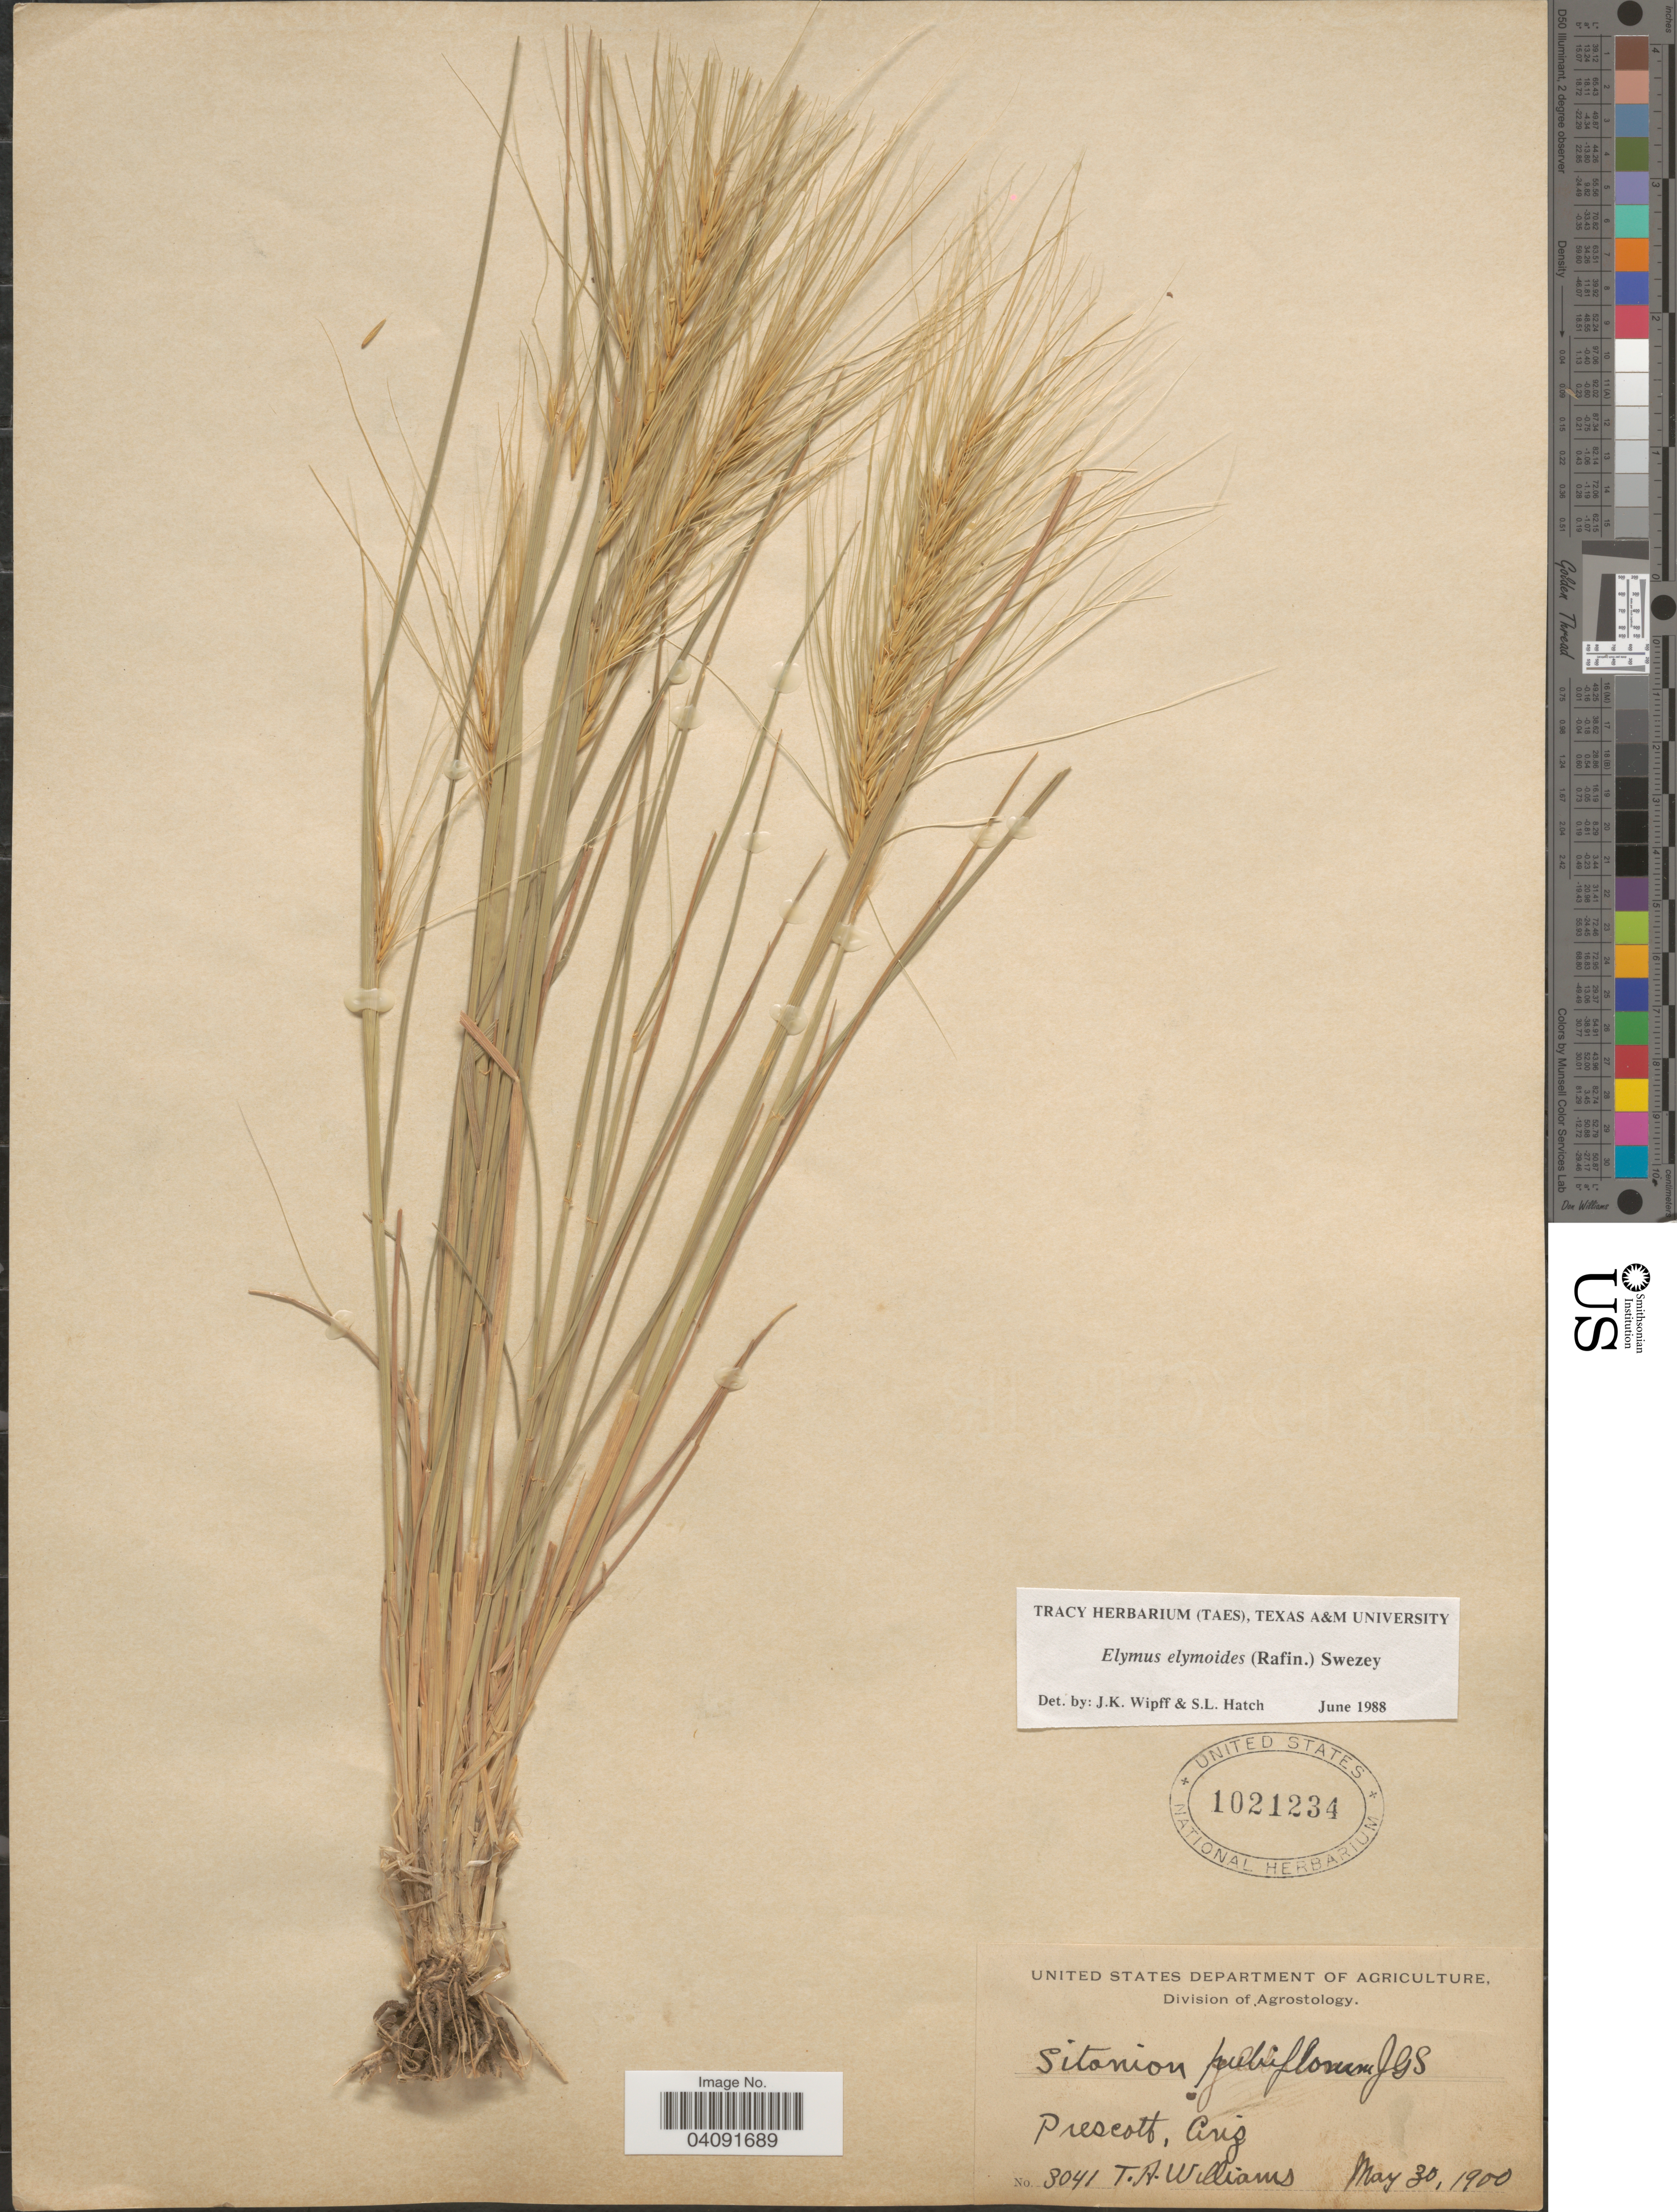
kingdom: Plantae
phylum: Tracheophyta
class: Liliopsida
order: Poales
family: Poaceae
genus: Elymus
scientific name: Elymus elymoides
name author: (Raf.) Swezey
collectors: T. Williams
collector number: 3041*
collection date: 1900-05-30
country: United States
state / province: Arizona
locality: Prescott.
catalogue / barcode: US 1021234